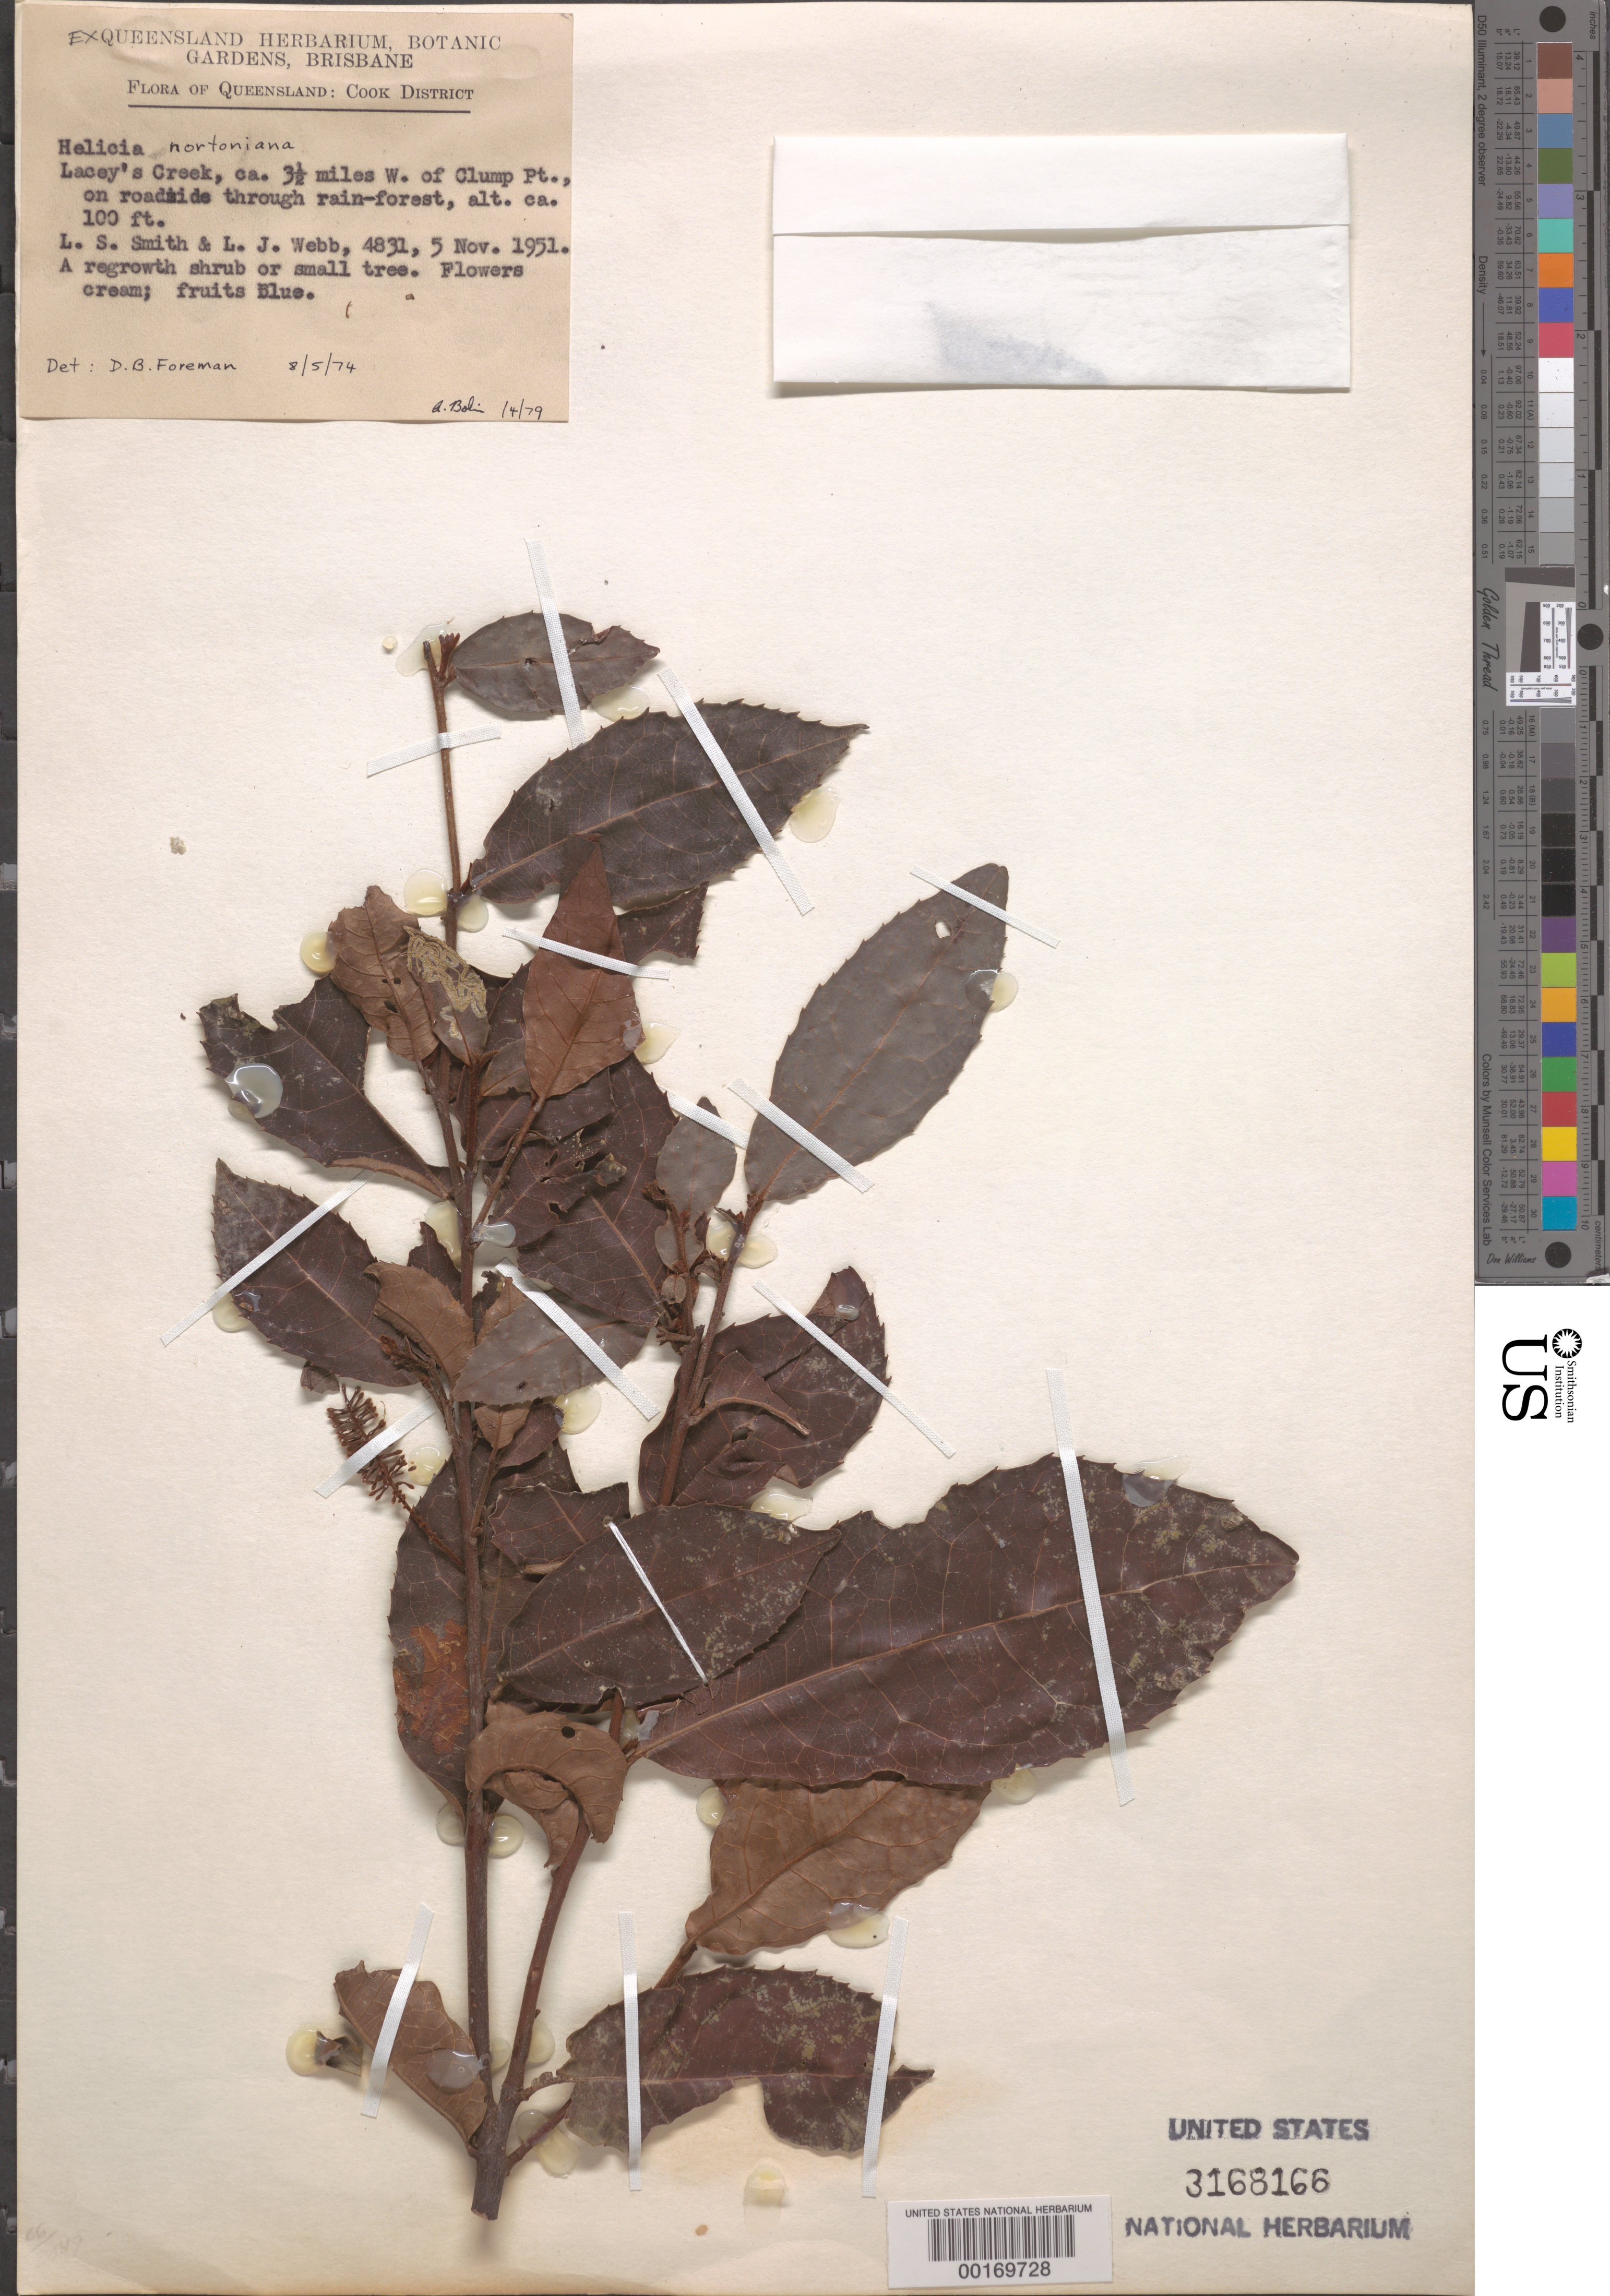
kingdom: Plantae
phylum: Tracheophyta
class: Magnoliopsida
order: Proteales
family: Proteaceae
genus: Helicia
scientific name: Helicia nortoniana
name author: F.M. Bailey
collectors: S. Smith & L. Webb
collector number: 4831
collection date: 1951-11-05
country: Australia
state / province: Queensland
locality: Cook District. Lacey's Creek, ca. 3½ miles W. of Clump Pt., on roadside through rain-forest.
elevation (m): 30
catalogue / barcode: US 3168166